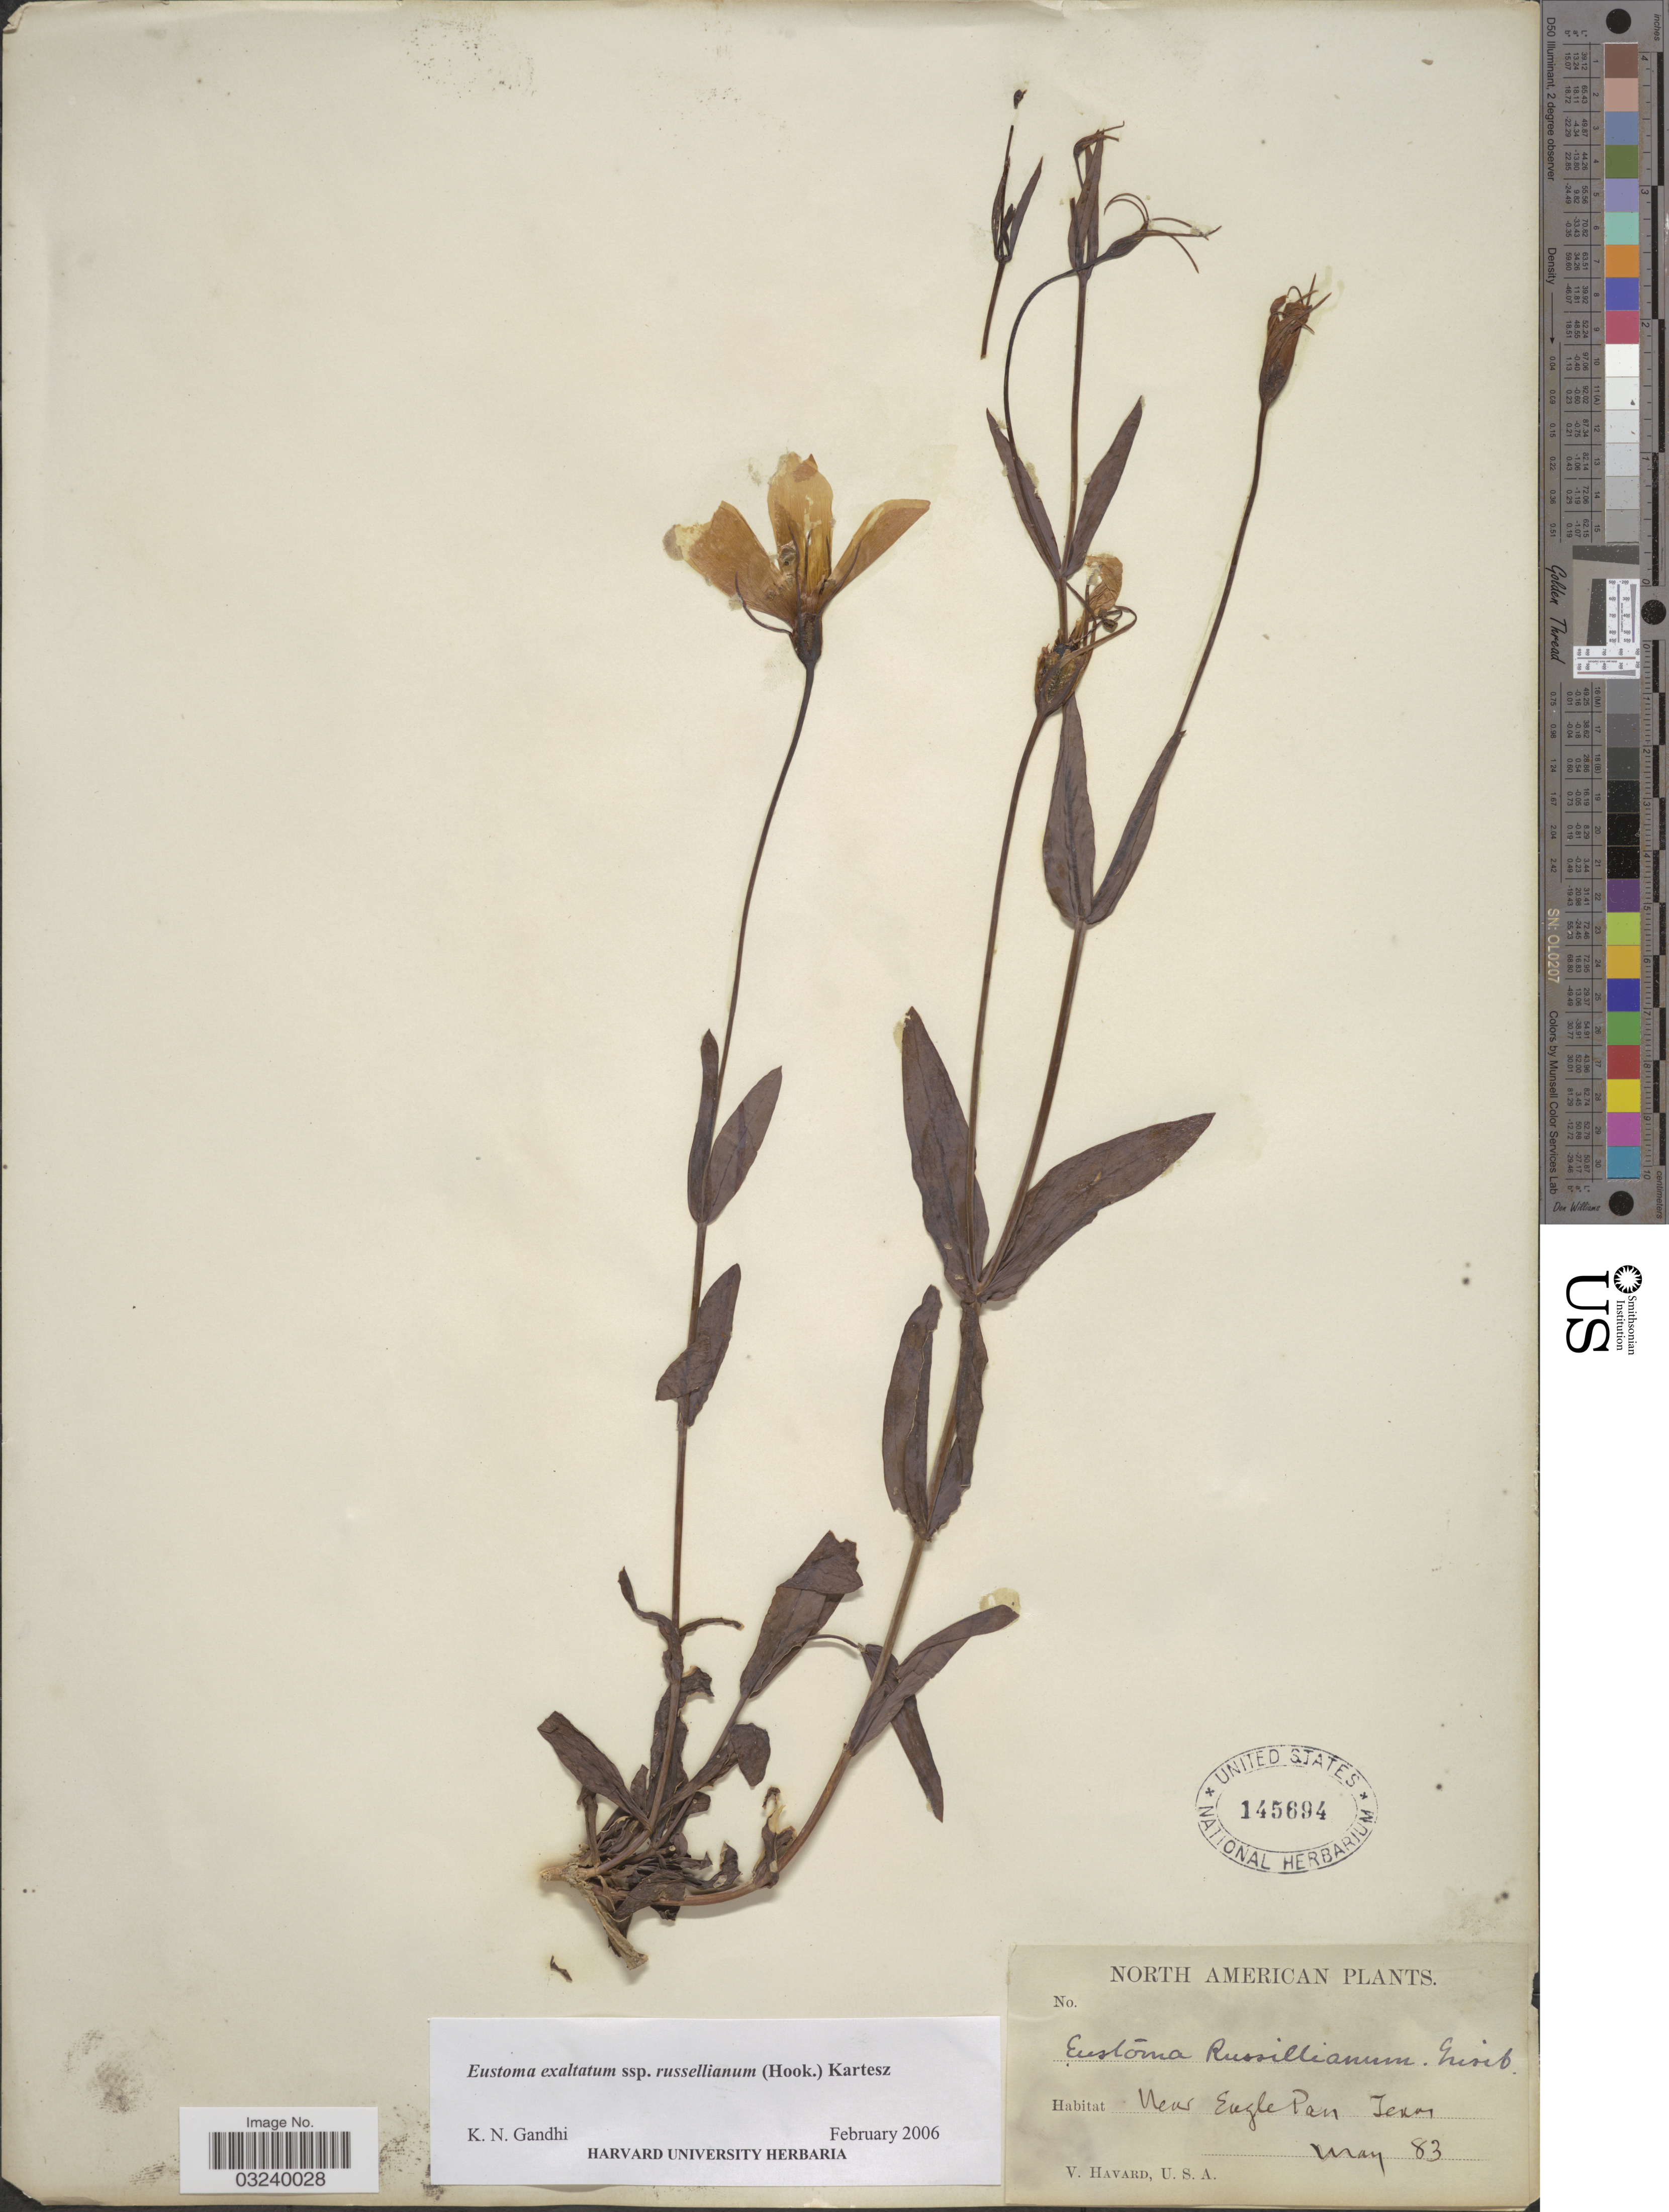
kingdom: Plantae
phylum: Tracheophyta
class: Magnoliopsida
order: Gentianales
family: Gentianaceae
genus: Eustoma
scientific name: Eustoma grandiflorum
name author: (Raf.) Shinners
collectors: V. Havard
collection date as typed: Transcribed d/m/y: /5/83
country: United States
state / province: Texas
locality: Near Eagle Pass, Texas.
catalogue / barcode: US 145694